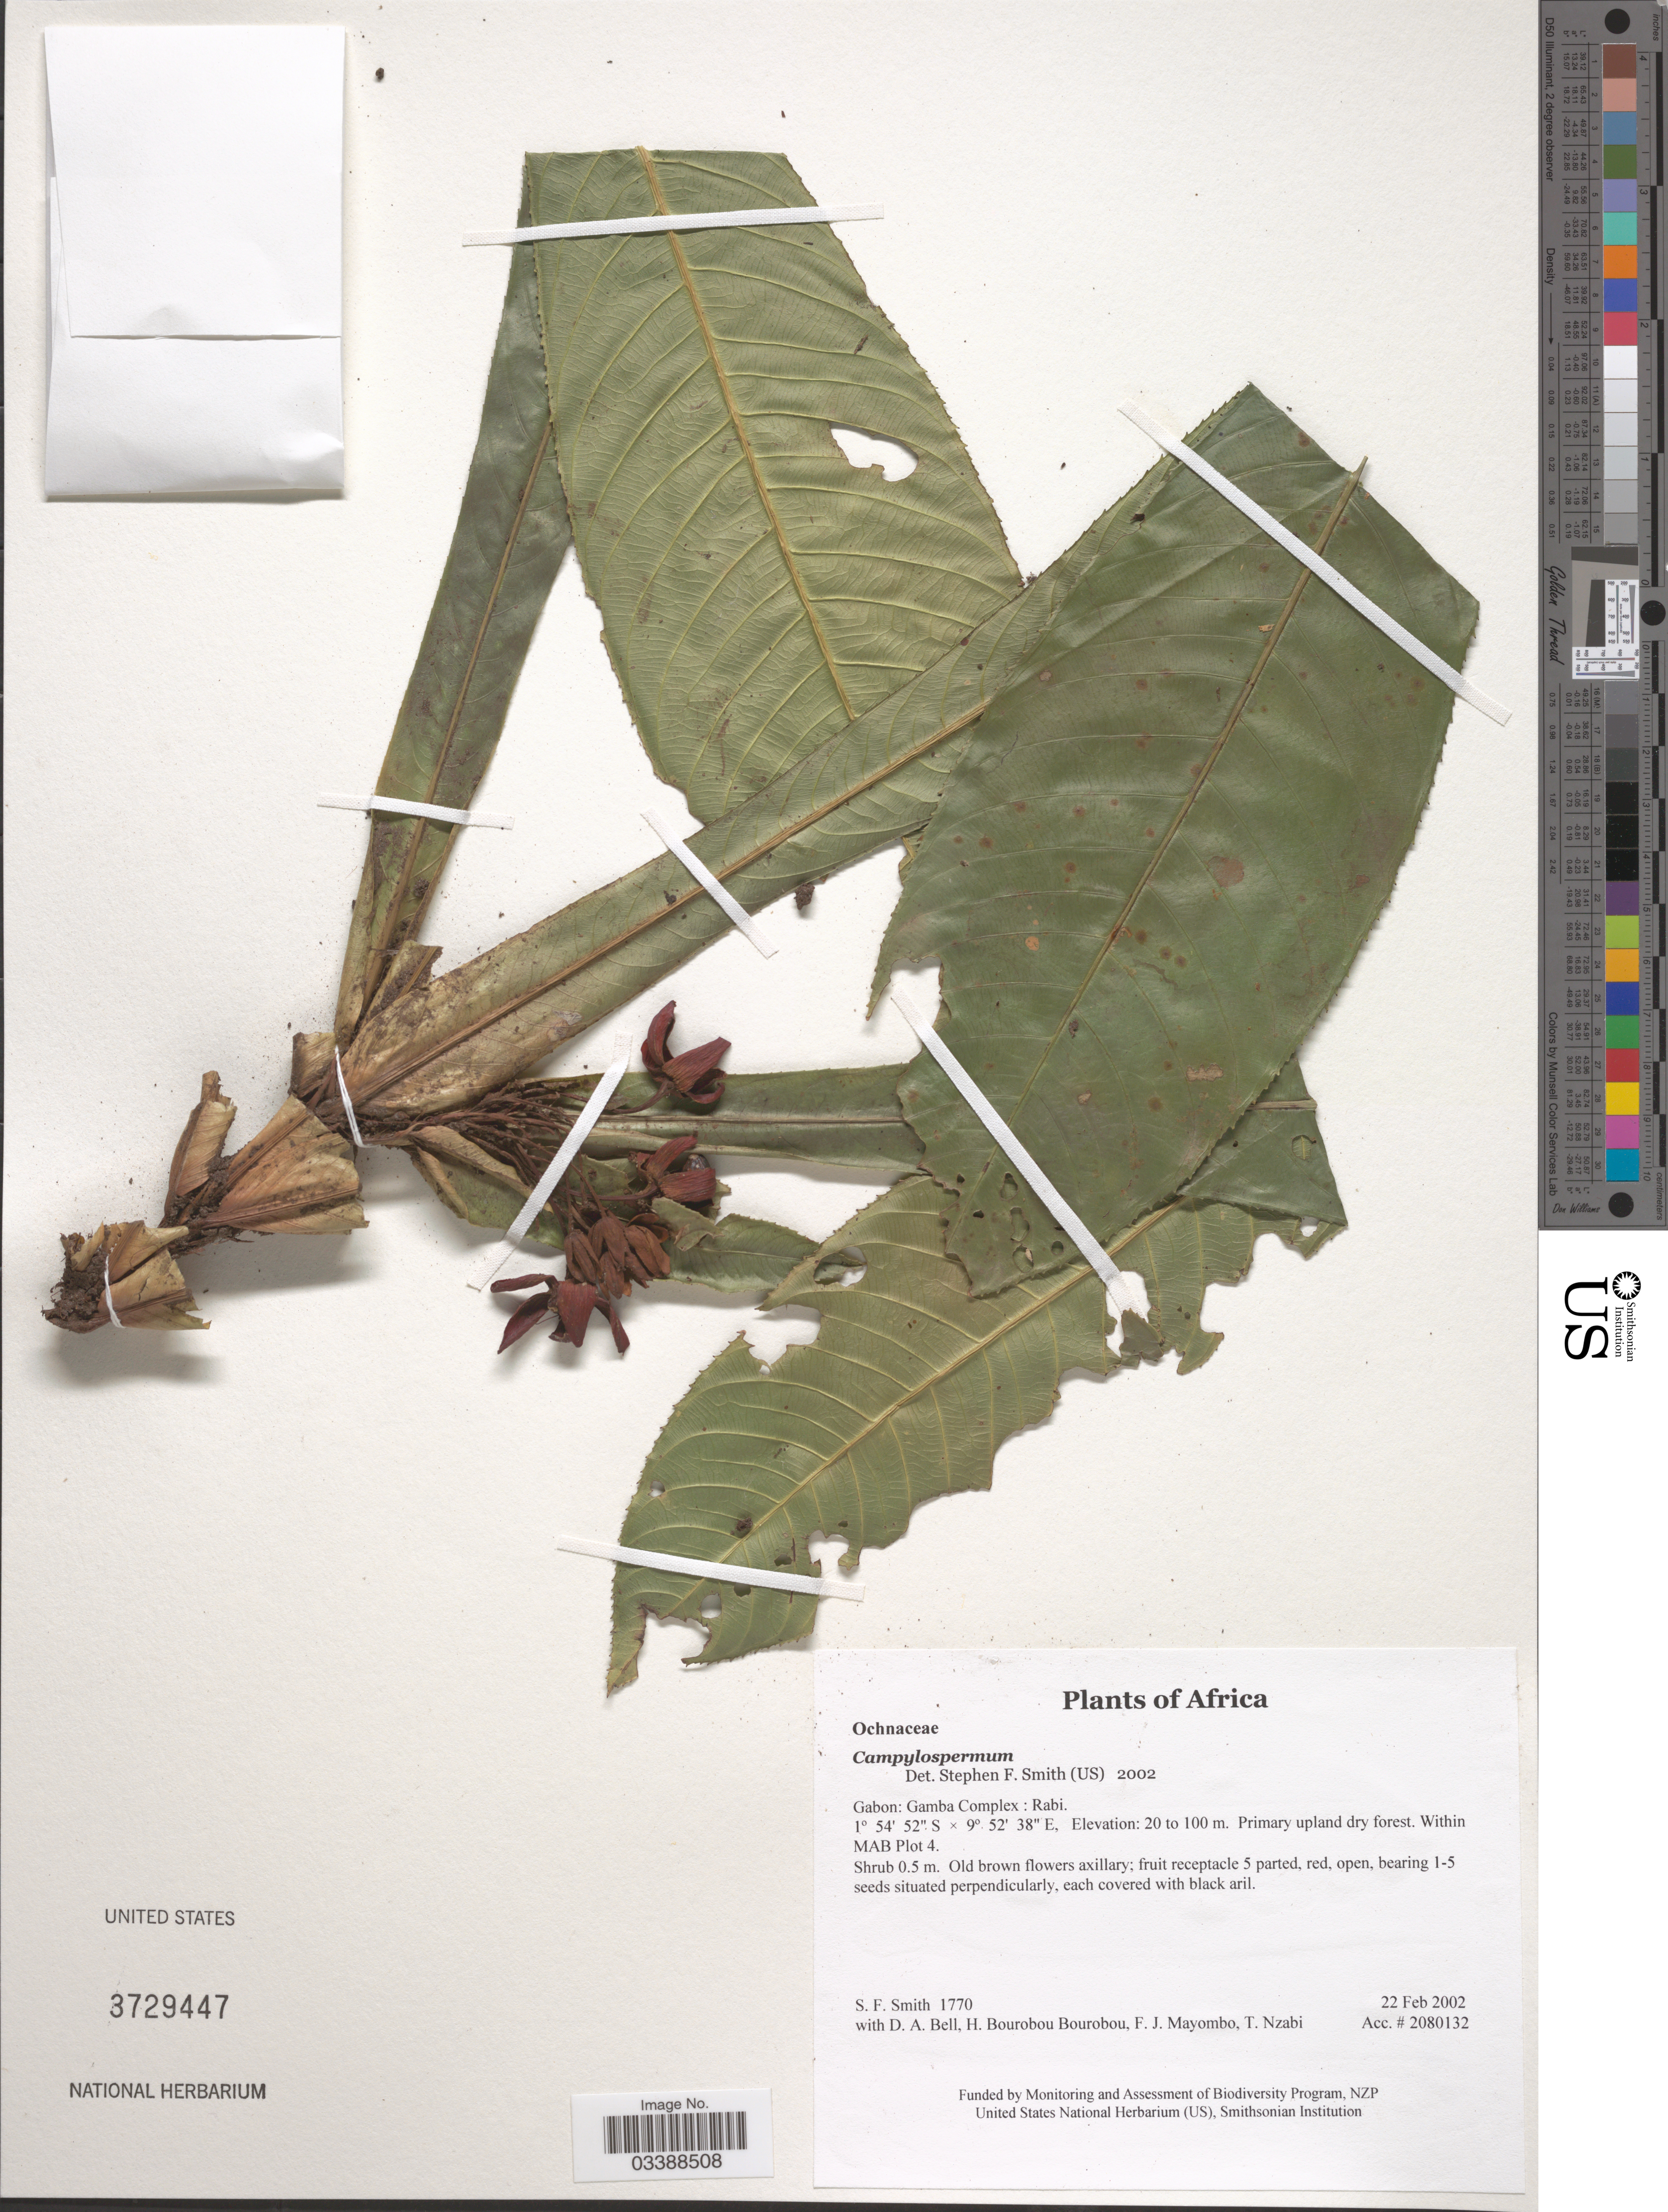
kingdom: Plantae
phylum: Tracheophyta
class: Magnoliopsida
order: Malpighiales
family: Ochnaceae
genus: Campylospermum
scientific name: Campylospermum sp.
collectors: S.F. Smith, D. A. Bell, H. Bourobou Bourobou & F. J. Mayombo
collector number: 1770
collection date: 2002-02-22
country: Gabon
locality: Gamba Complex: Rabi. Within MAB Plot 4.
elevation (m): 20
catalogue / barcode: US 3729447